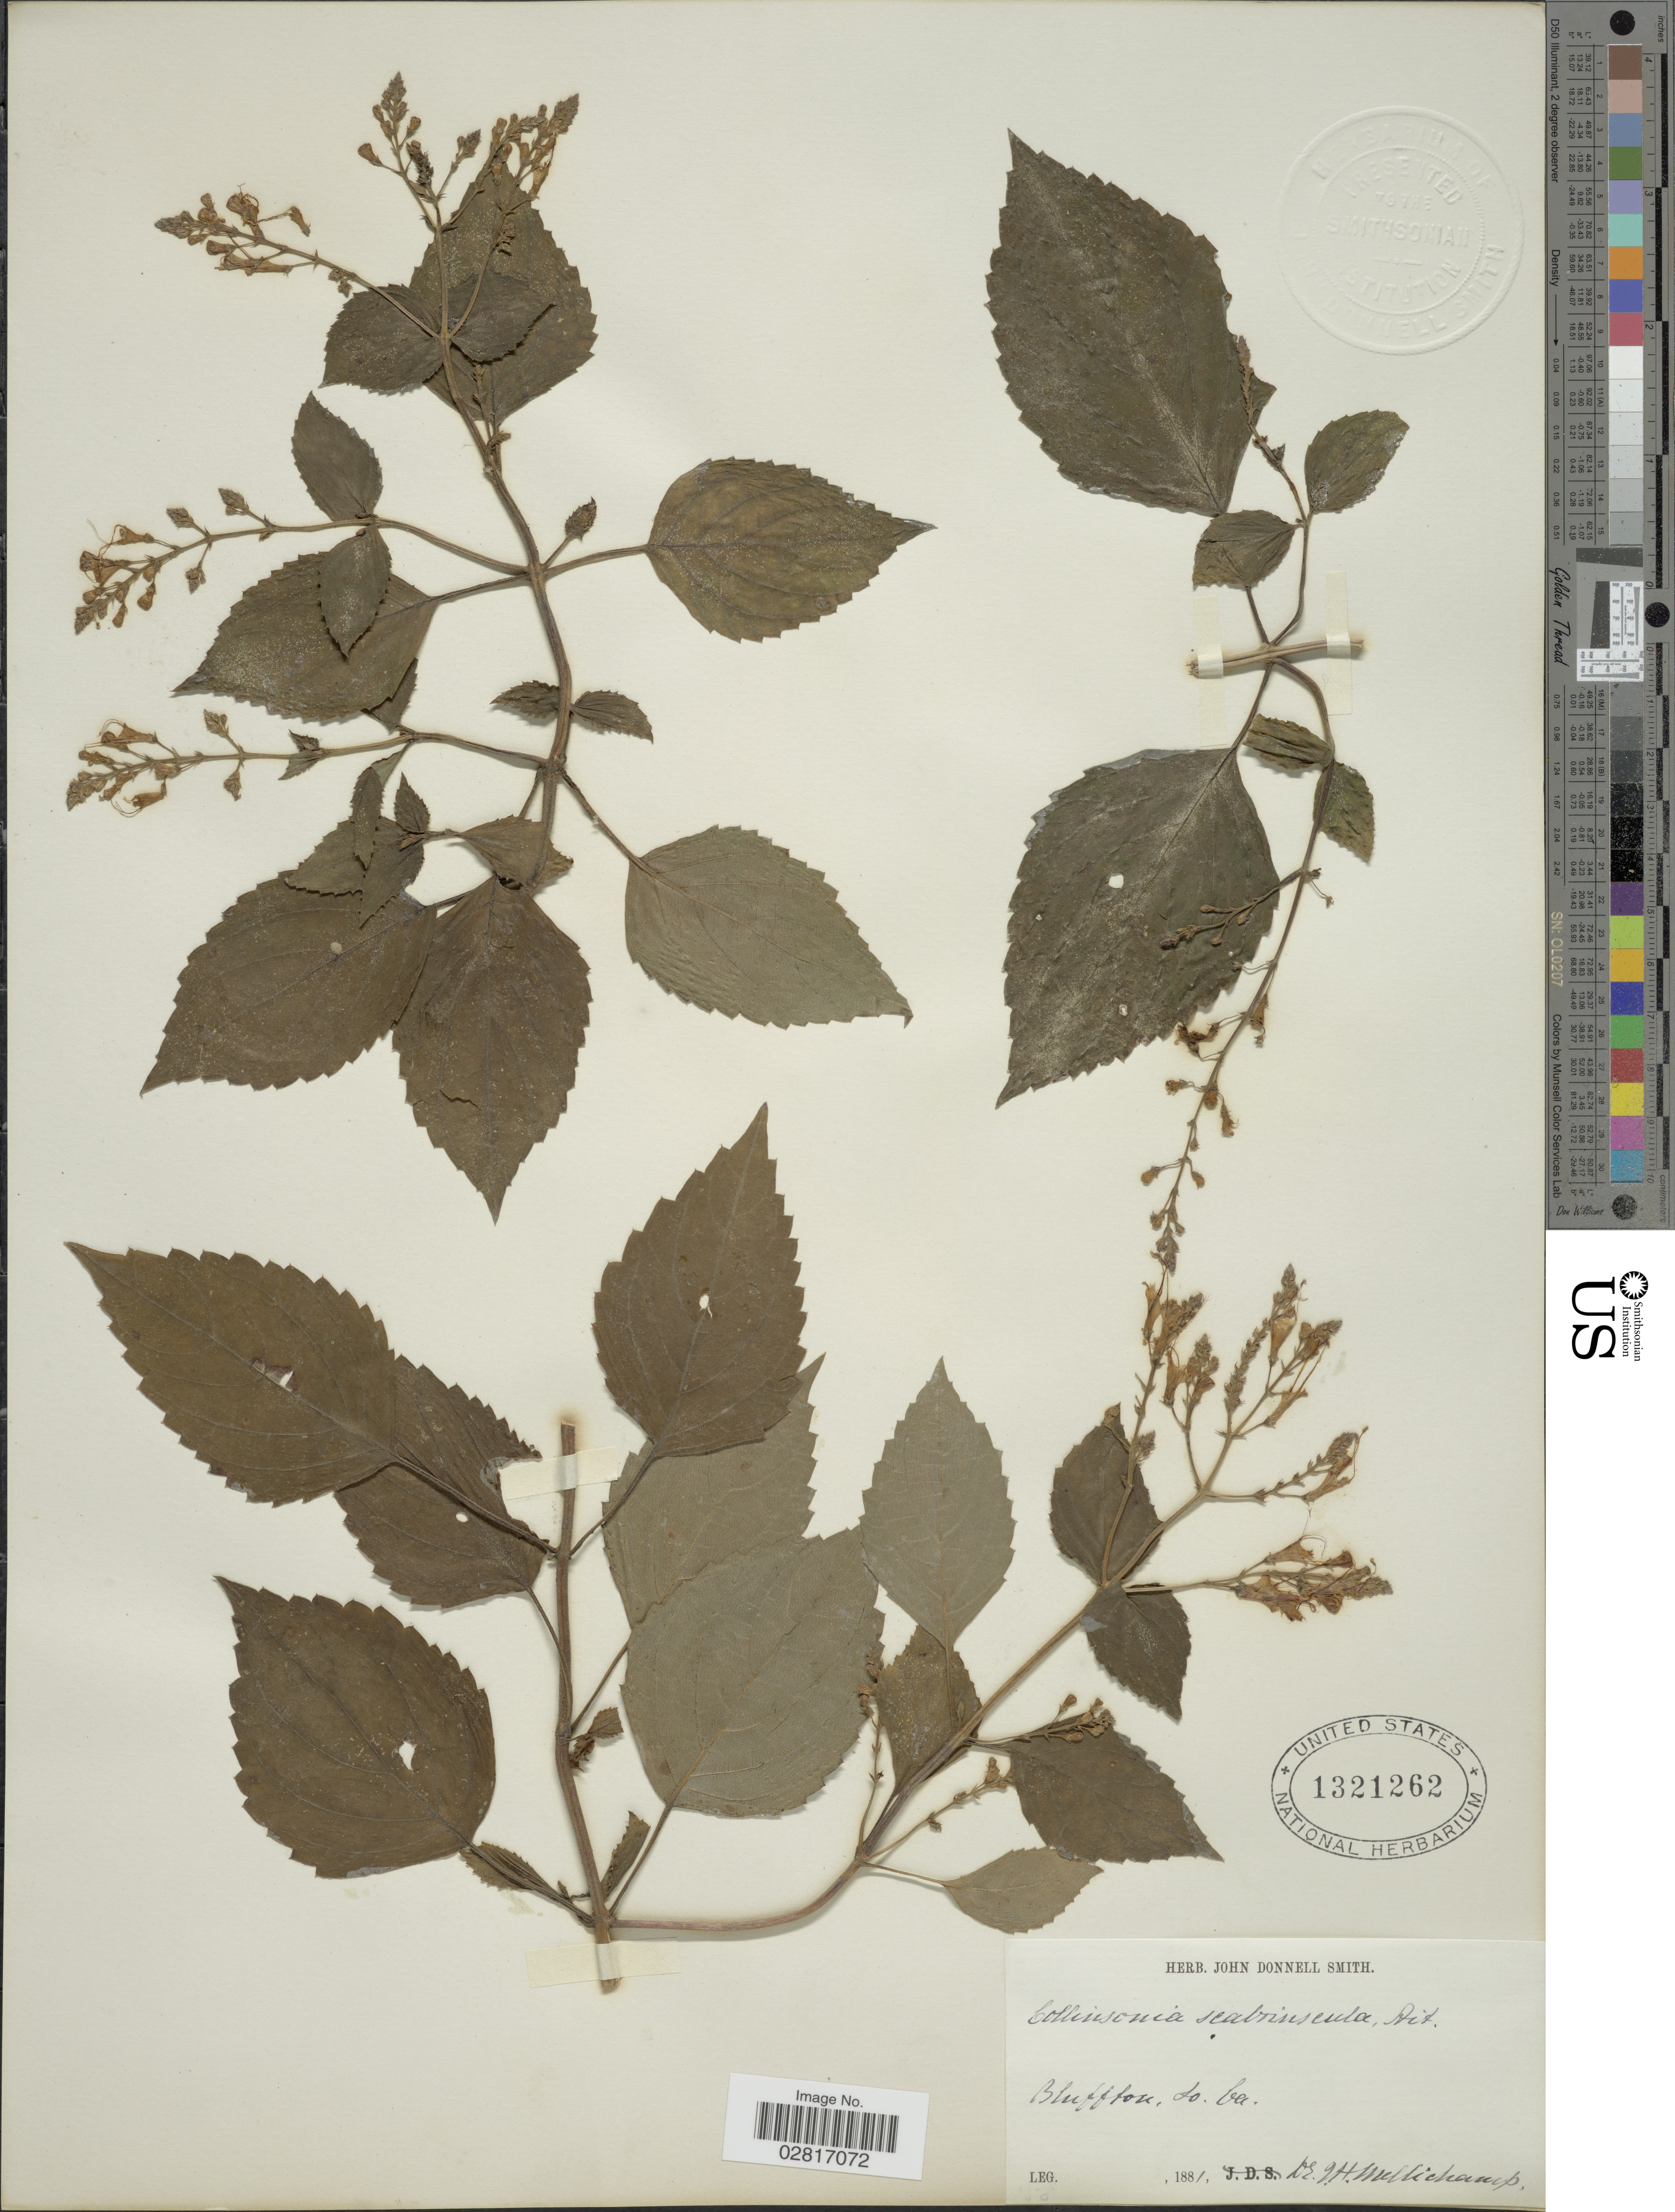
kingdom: Plantae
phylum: Tracheophyta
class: Magnoliopsida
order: Lamiales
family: Lamiaceae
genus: Collinsonia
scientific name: Collinsonia canadensis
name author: L.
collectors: J. H. Mellichamp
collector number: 158*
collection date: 1881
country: United States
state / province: South Carolina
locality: Bluffton,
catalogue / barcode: US 1321262